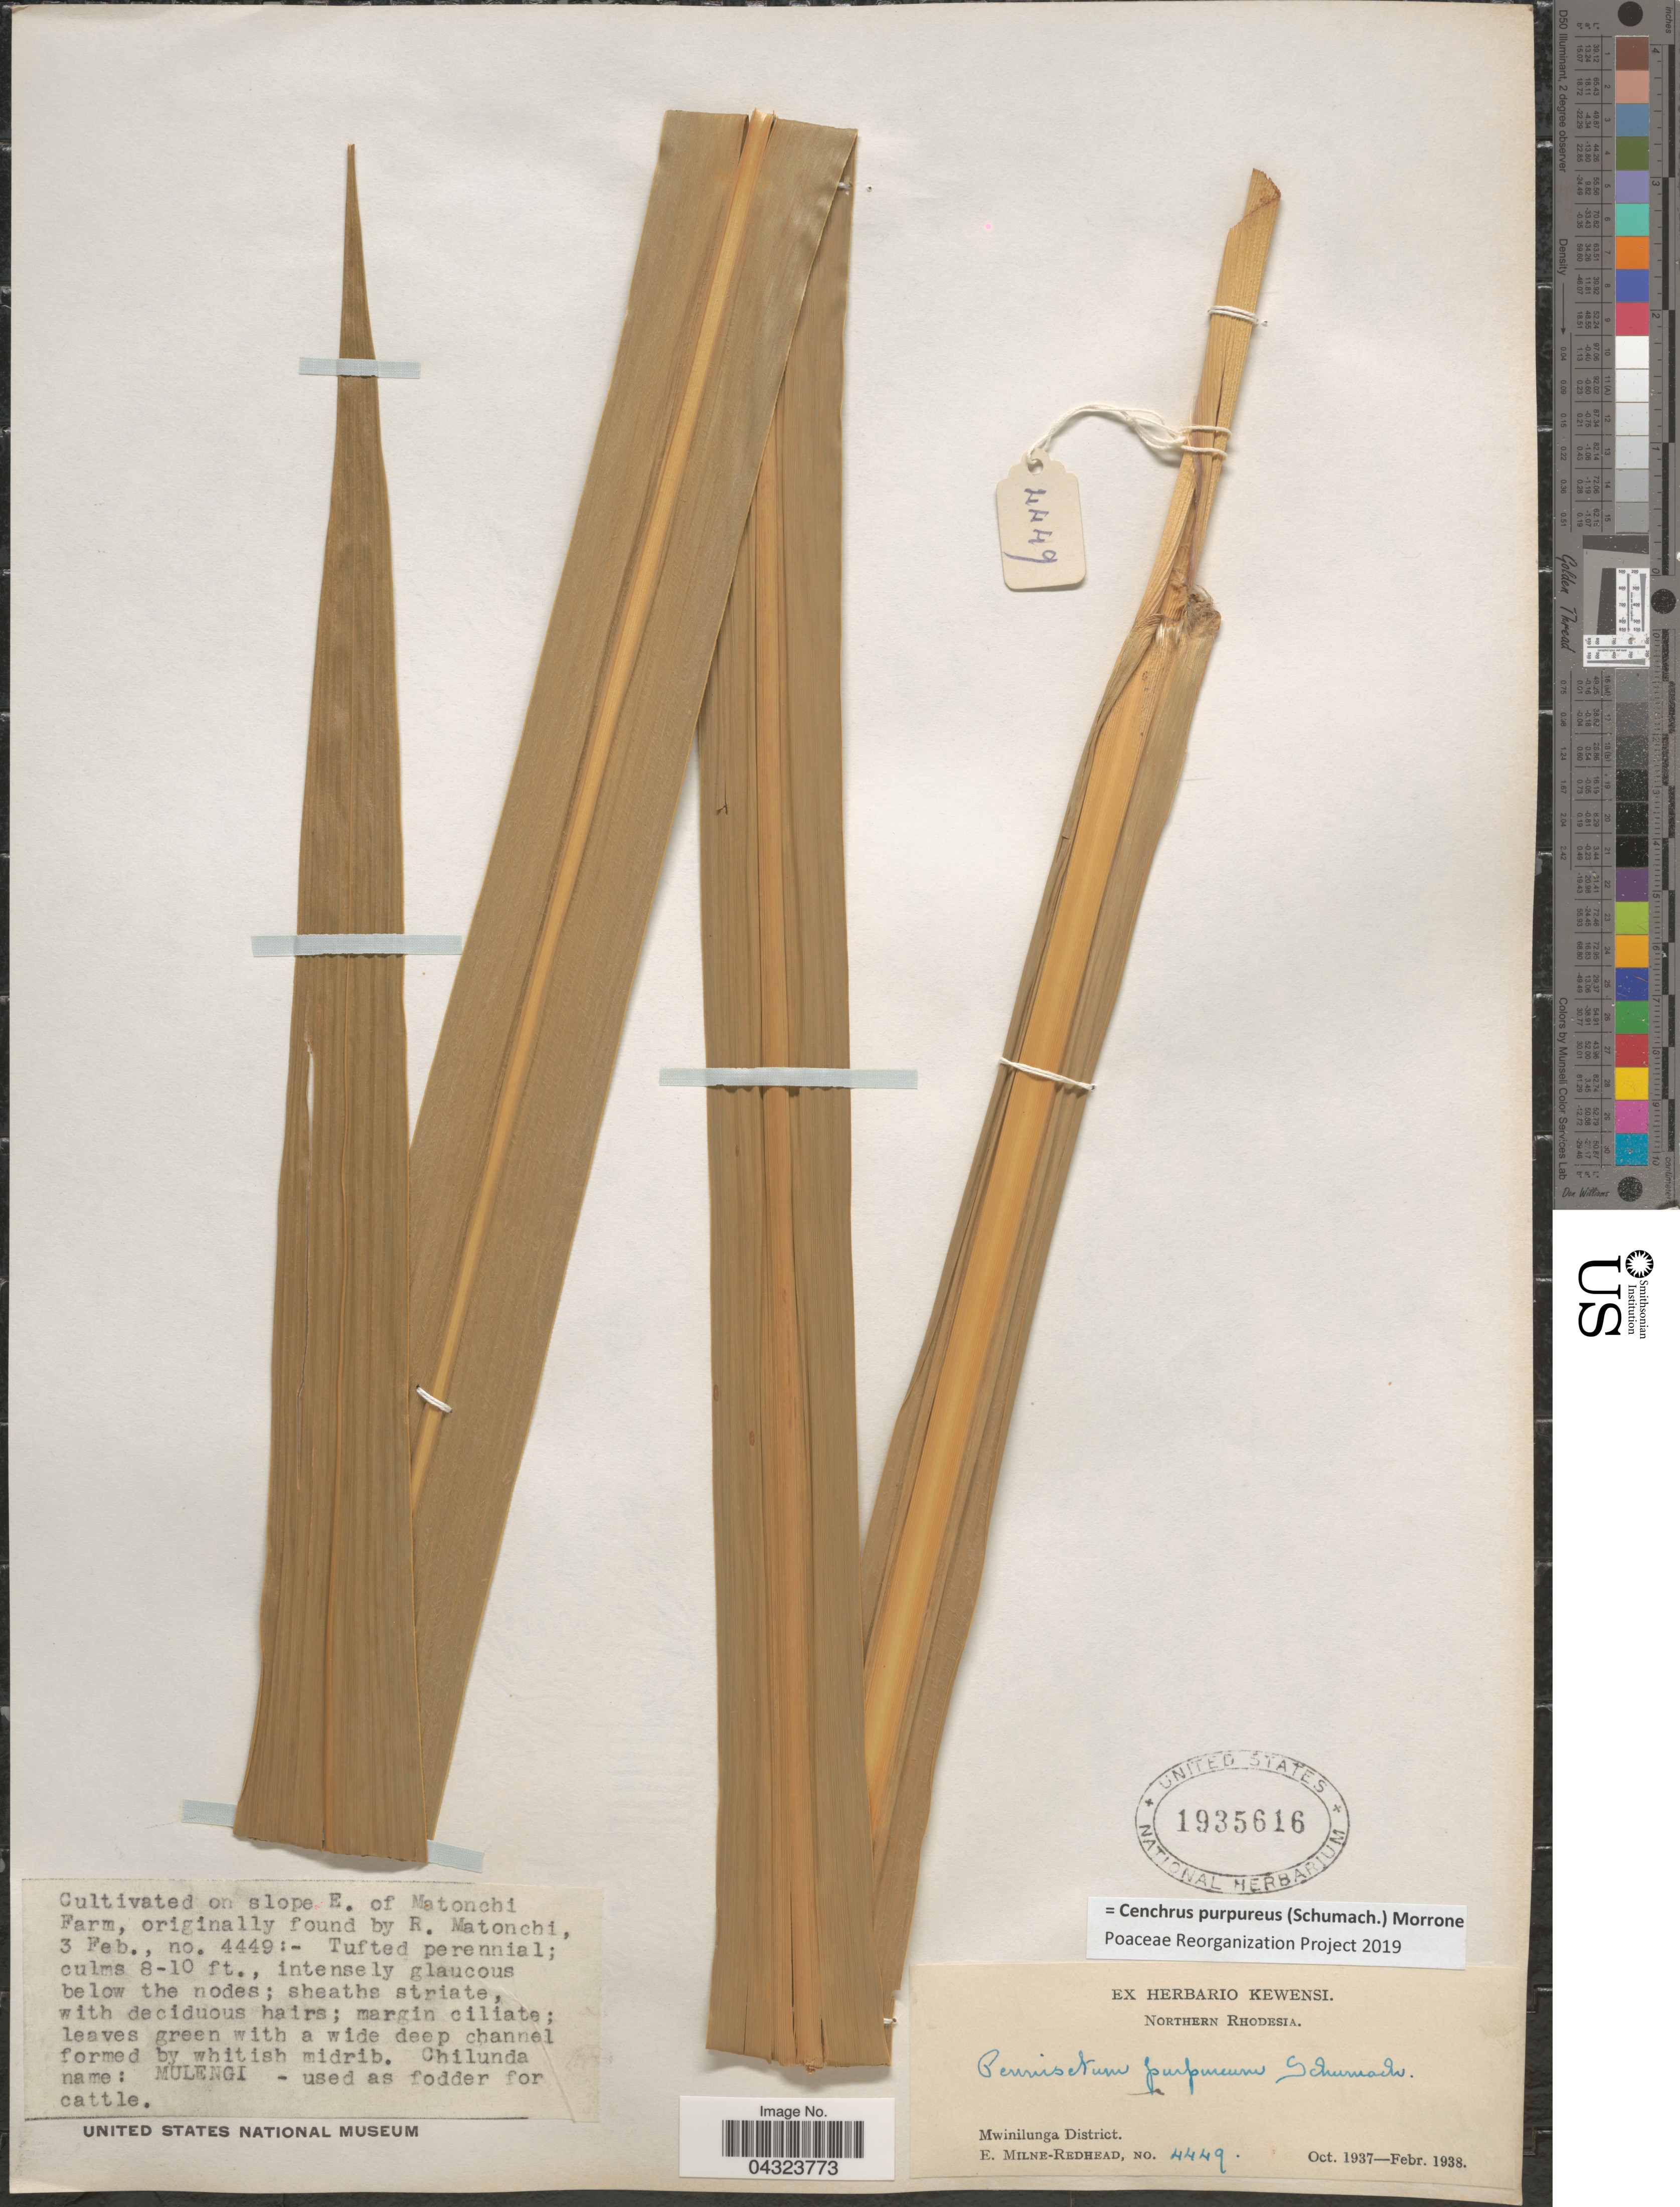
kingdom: Plantae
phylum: Tracheophyta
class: Liliopsida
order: Poales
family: Poaceae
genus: Cenchrus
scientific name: Cenchrus purpureus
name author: (Schumach.) Morrone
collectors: E. W. Milne-Redhead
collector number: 4449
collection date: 1938-02-03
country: Zambia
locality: Northern Rhodesia. Mwinilunga District. On slope E. of Matonchi Farm.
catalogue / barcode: US 1935616